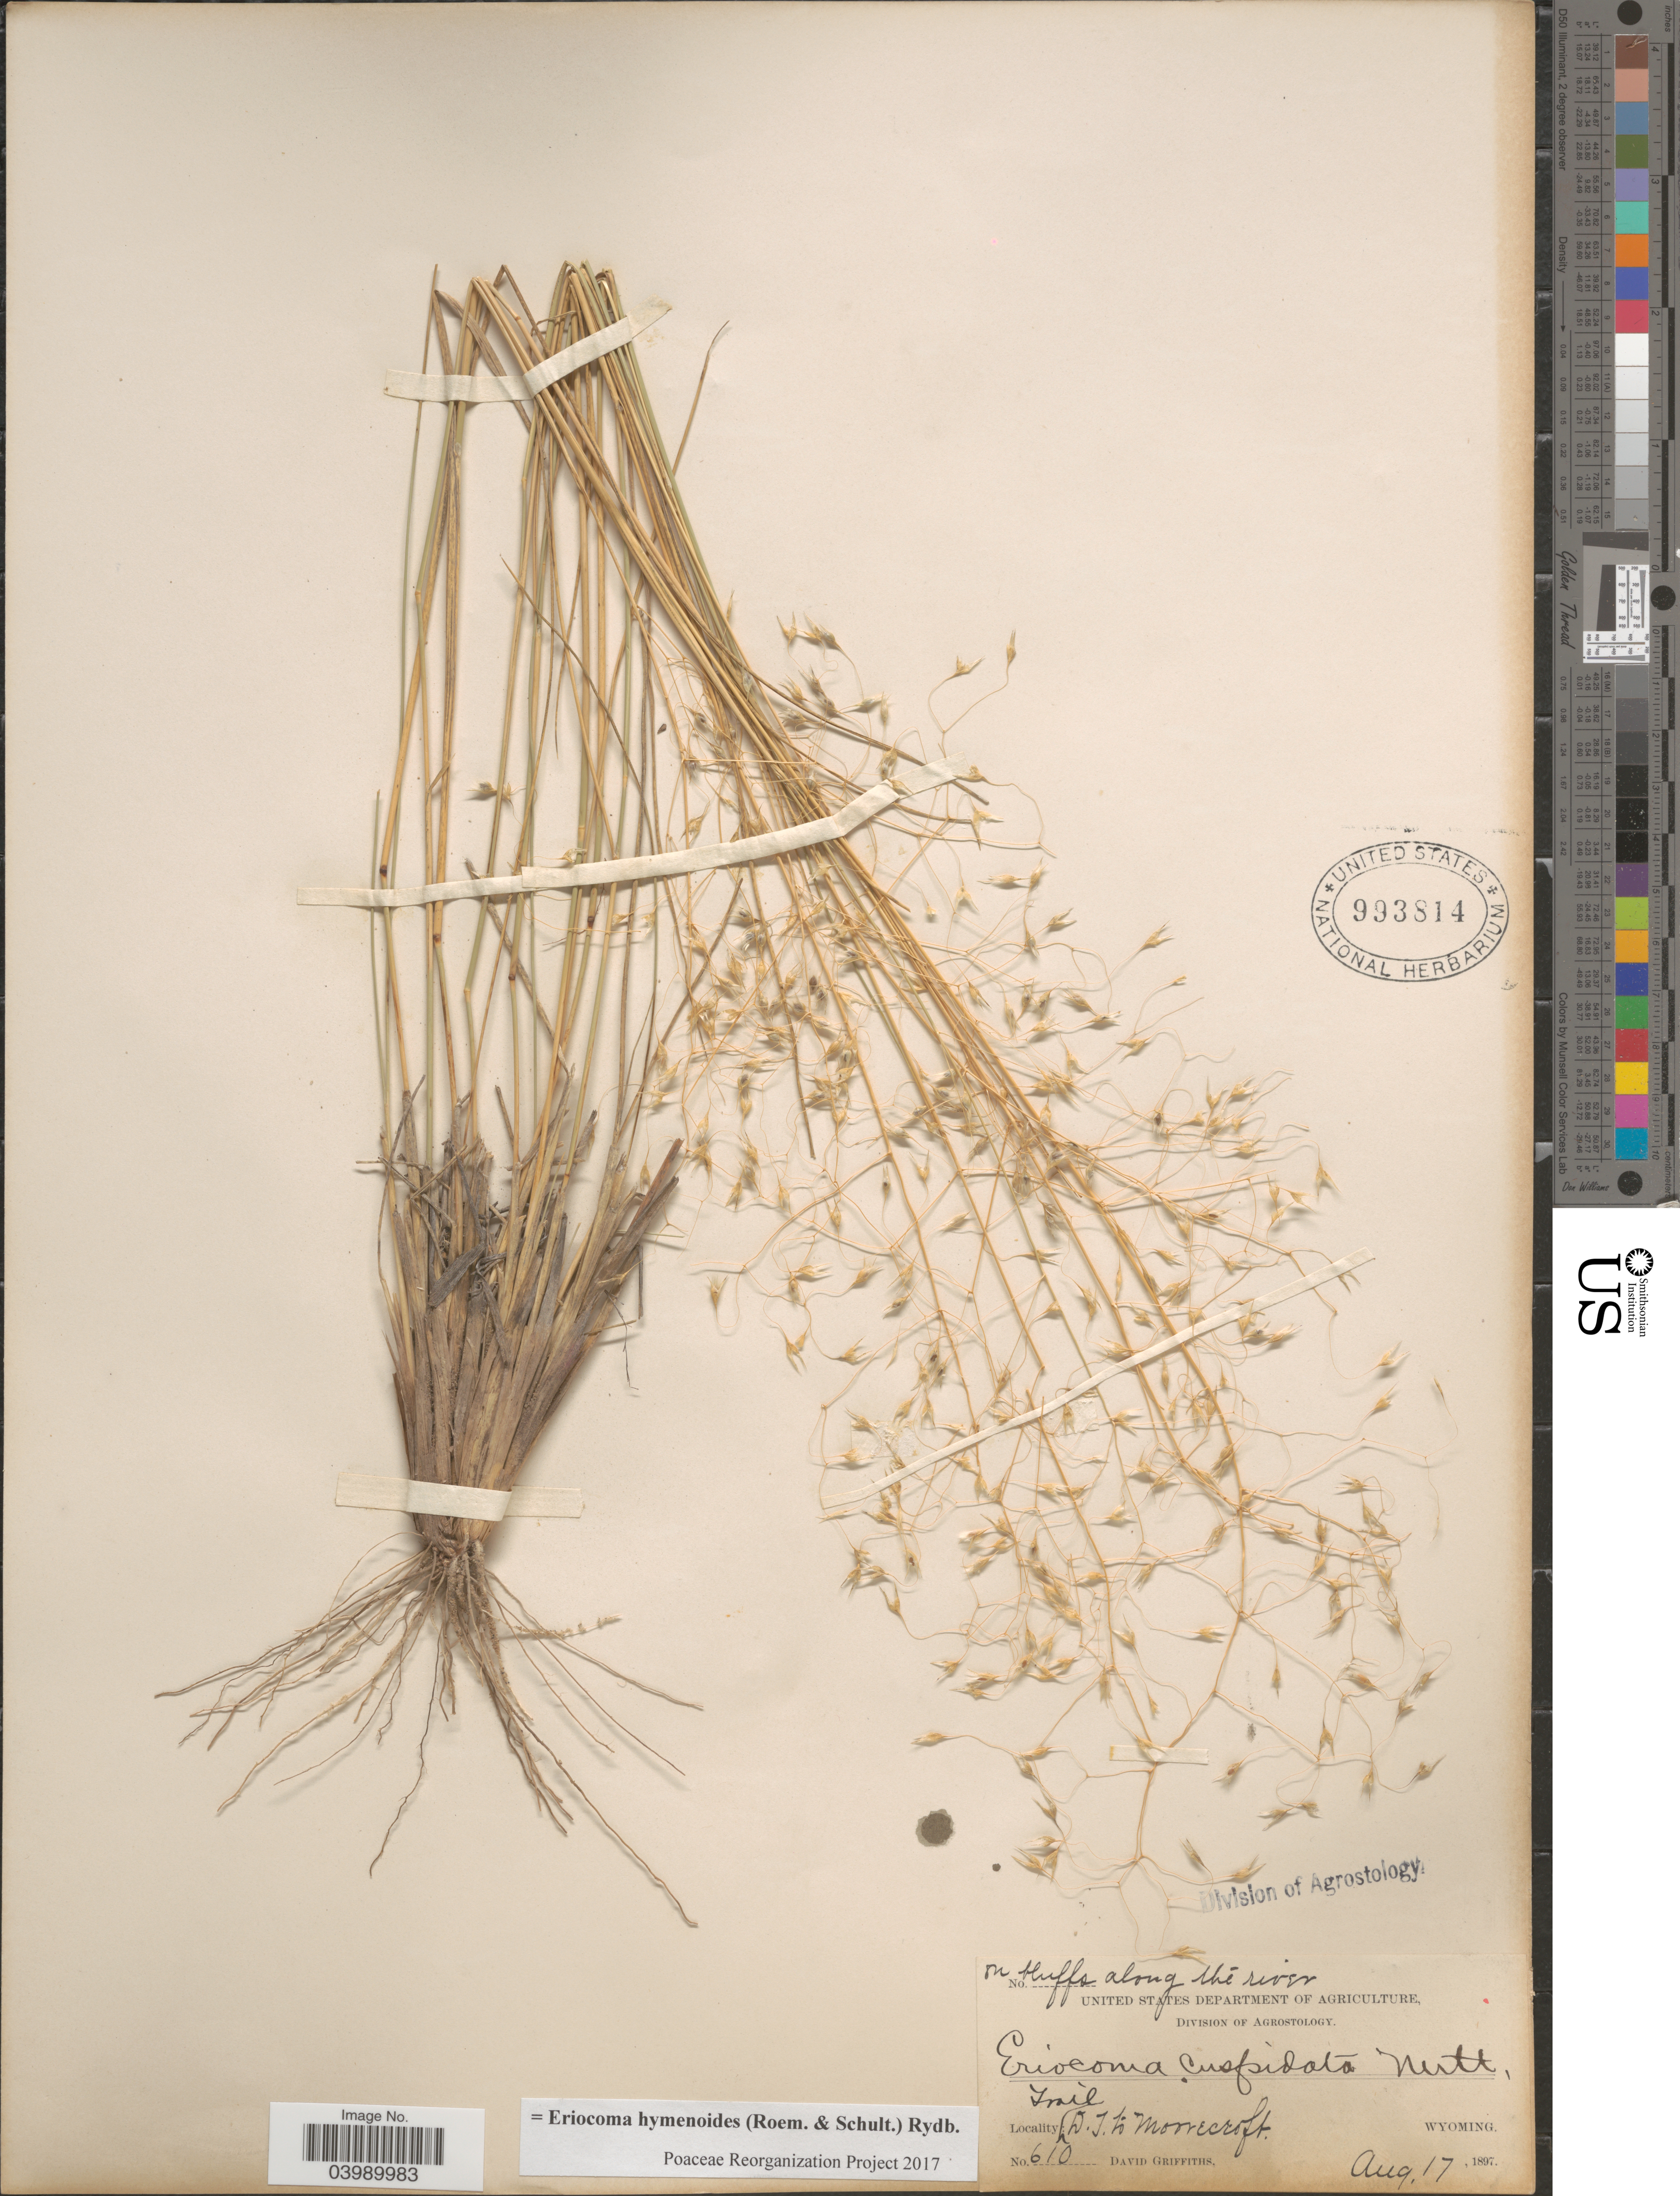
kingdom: Plantae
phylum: Tracheophyta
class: Liliopsida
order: Poales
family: Poaceae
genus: Eriocoma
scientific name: Eriocoma hymenoides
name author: (Roem. & Schult.) Rydb.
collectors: D. Griffiths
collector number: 610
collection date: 1897-08-17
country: United States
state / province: Wyoming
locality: Trail D.T. to Moorecroft.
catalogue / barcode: US 993814